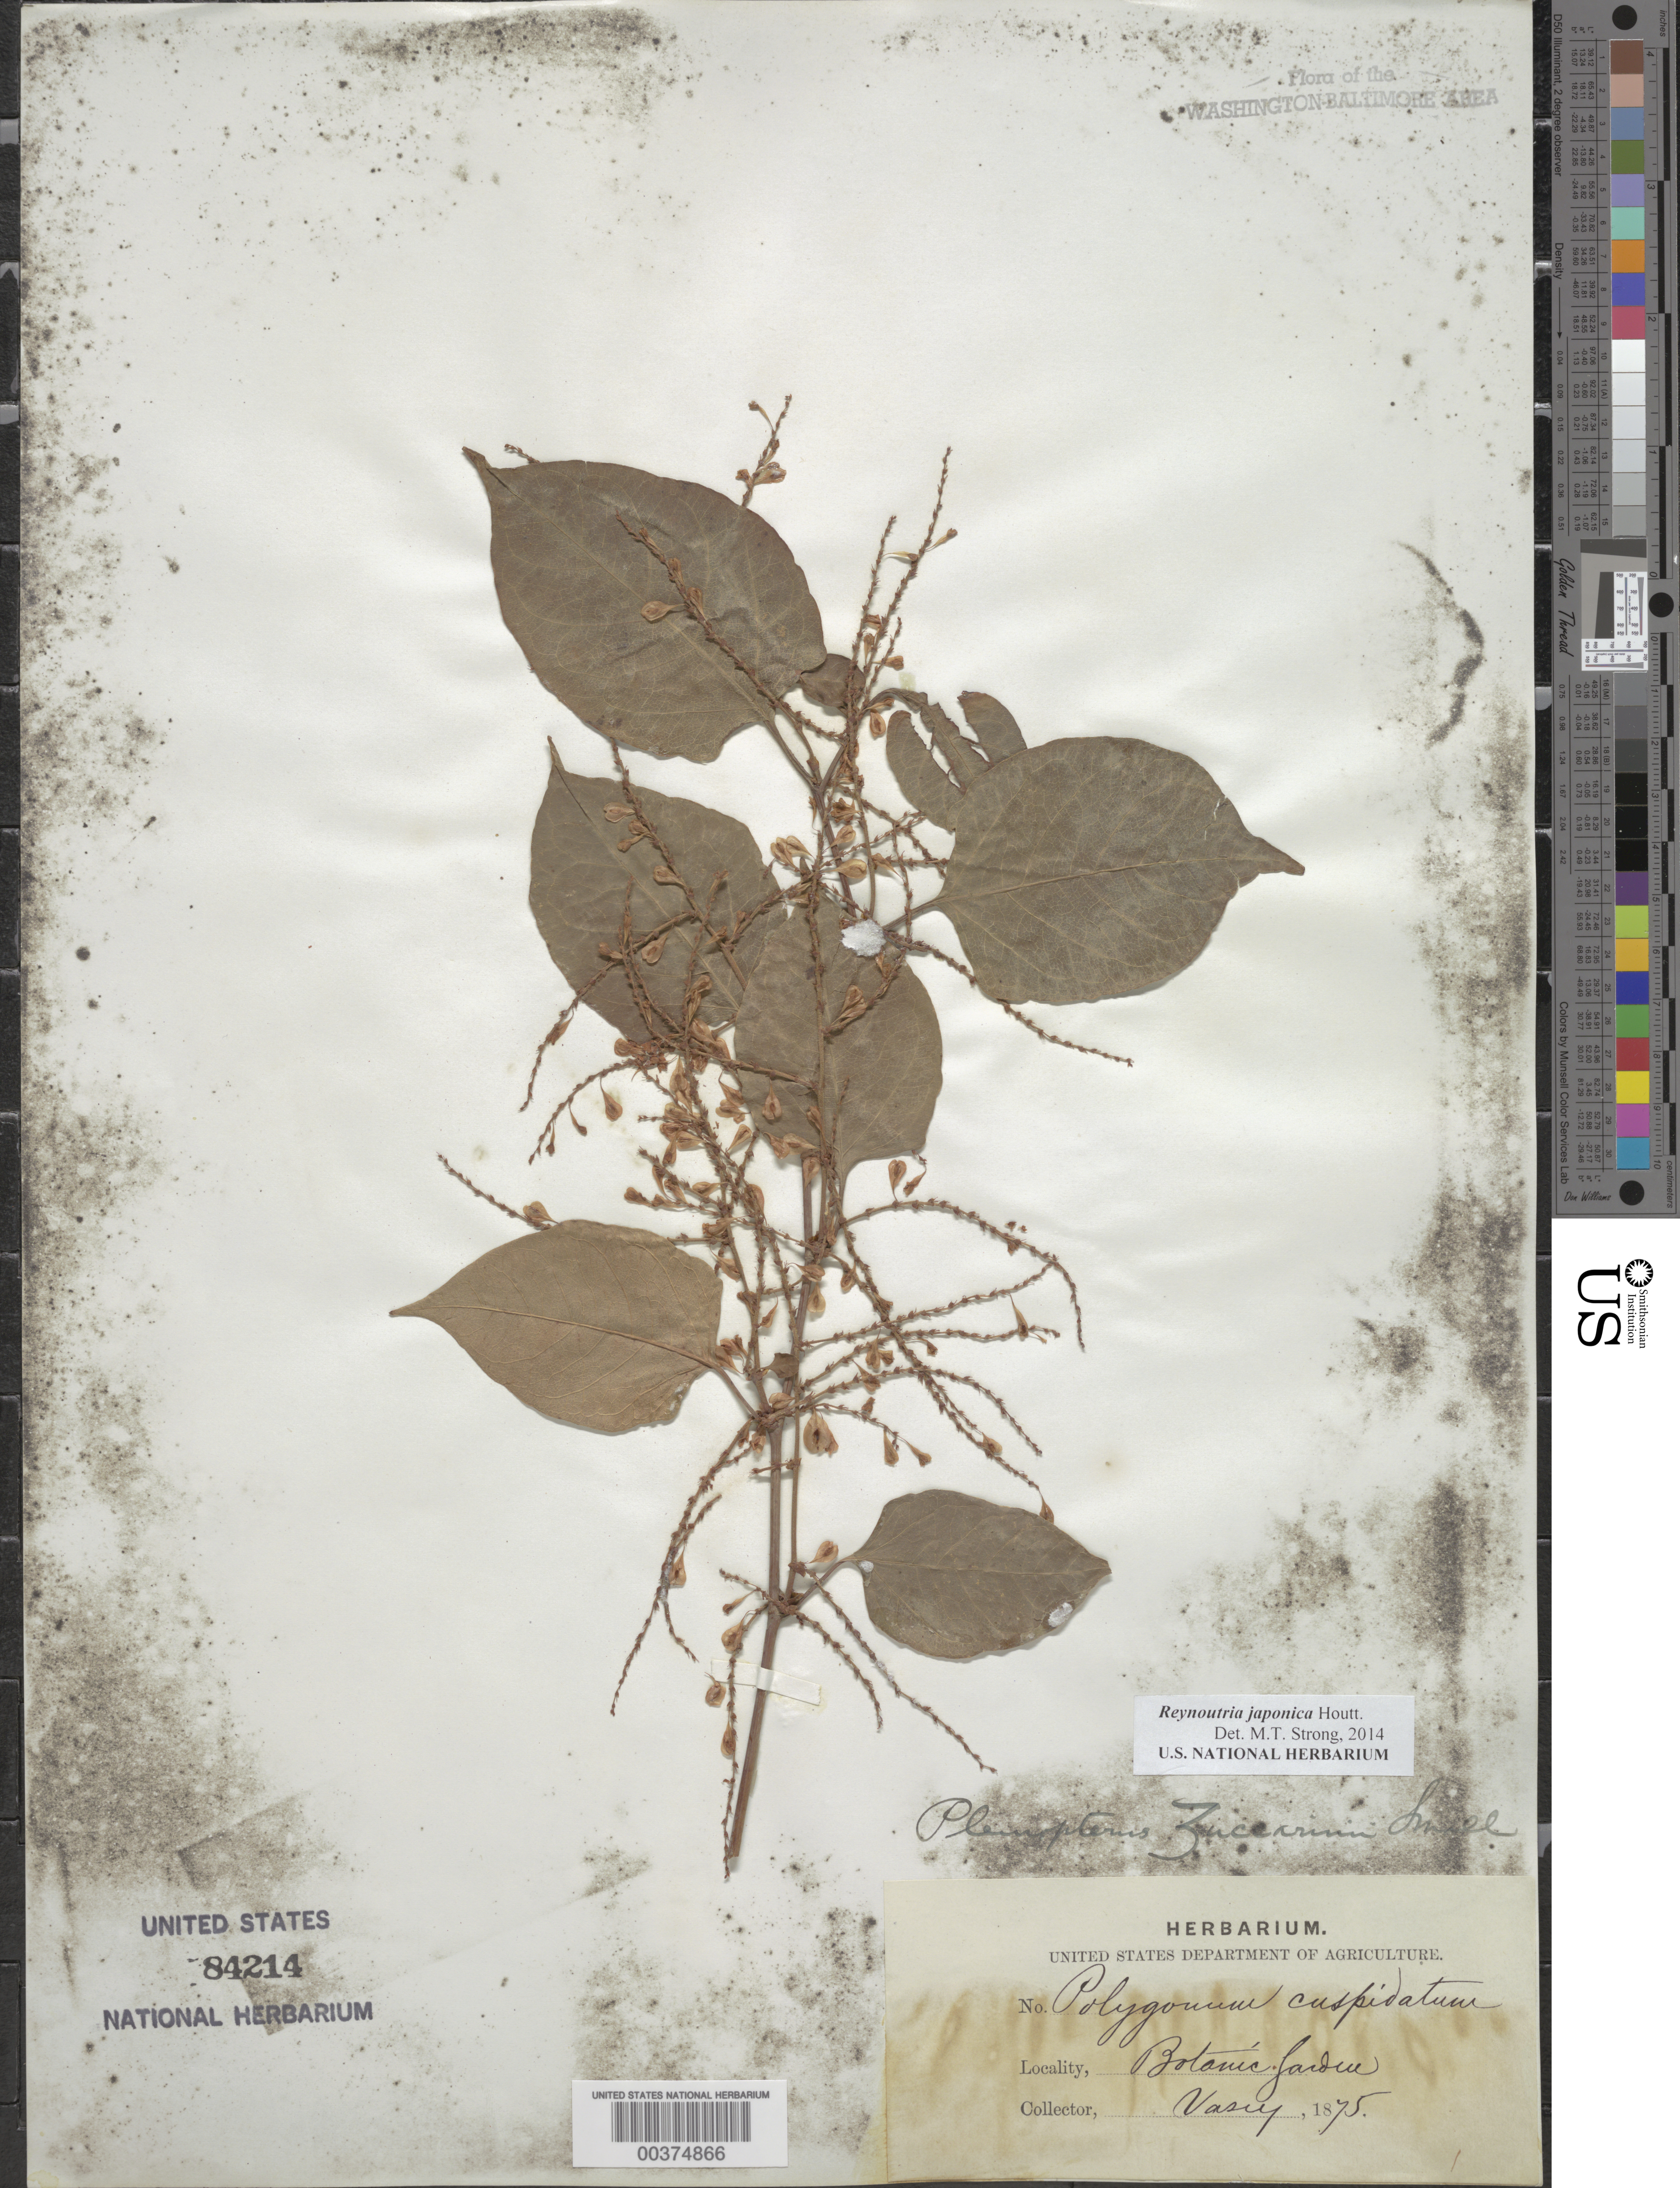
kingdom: Plantae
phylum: Tracheophyta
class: Magnoliopsida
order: Caryophyllales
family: Polygonaceae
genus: Reynoutria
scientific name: Reynoutria japonica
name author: Houtt.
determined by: Strong, M. T., (US), Smithsonian Institution - National Museum of Natural History (UNITED STATES)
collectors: G. Vasey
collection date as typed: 1875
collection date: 1875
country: United States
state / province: District of Columbia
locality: Botanical Gardens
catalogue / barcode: US 84214